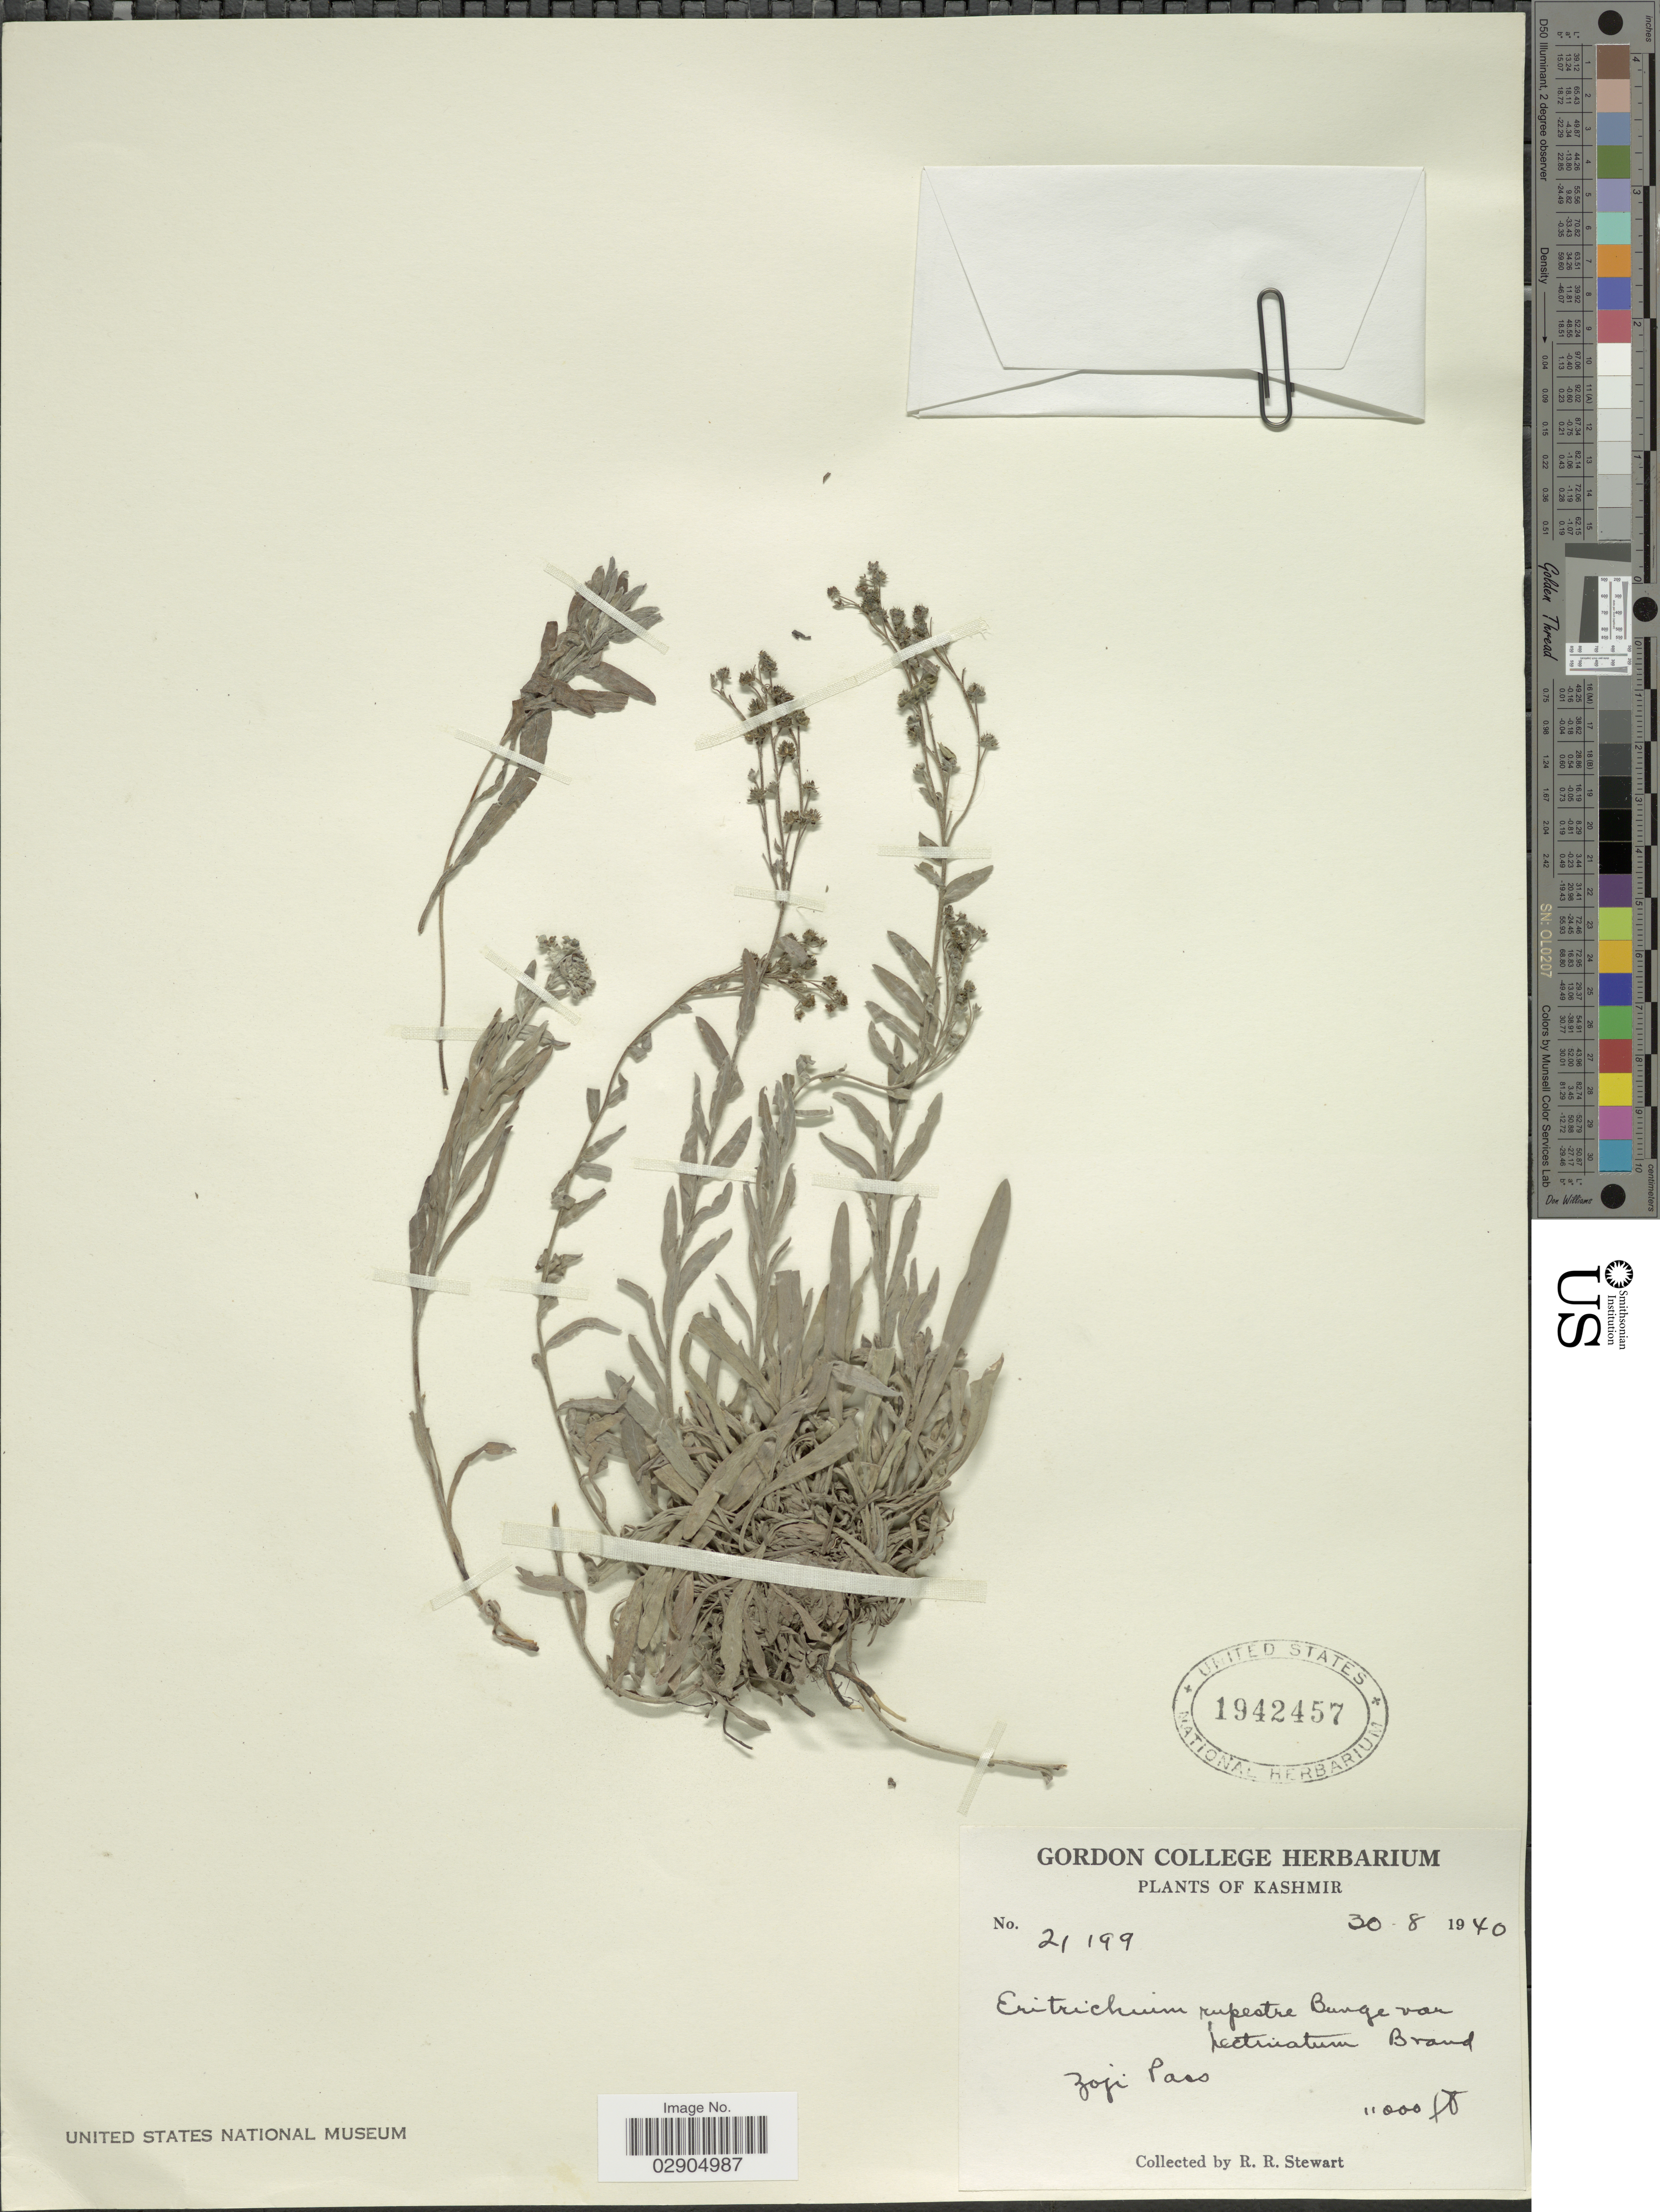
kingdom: Plantae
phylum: Tracheophyta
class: Magnoliopsida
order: Boraginales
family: Boraginaceae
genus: Eritrichium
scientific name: Eritrichium rupestre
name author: (Pall. ex Georgi) Bunge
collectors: R. Stewart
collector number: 21199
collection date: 1940-08-30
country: India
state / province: Jammu and Kashmir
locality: Kashmir. Zoji Pass.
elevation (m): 3353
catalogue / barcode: US 1942457